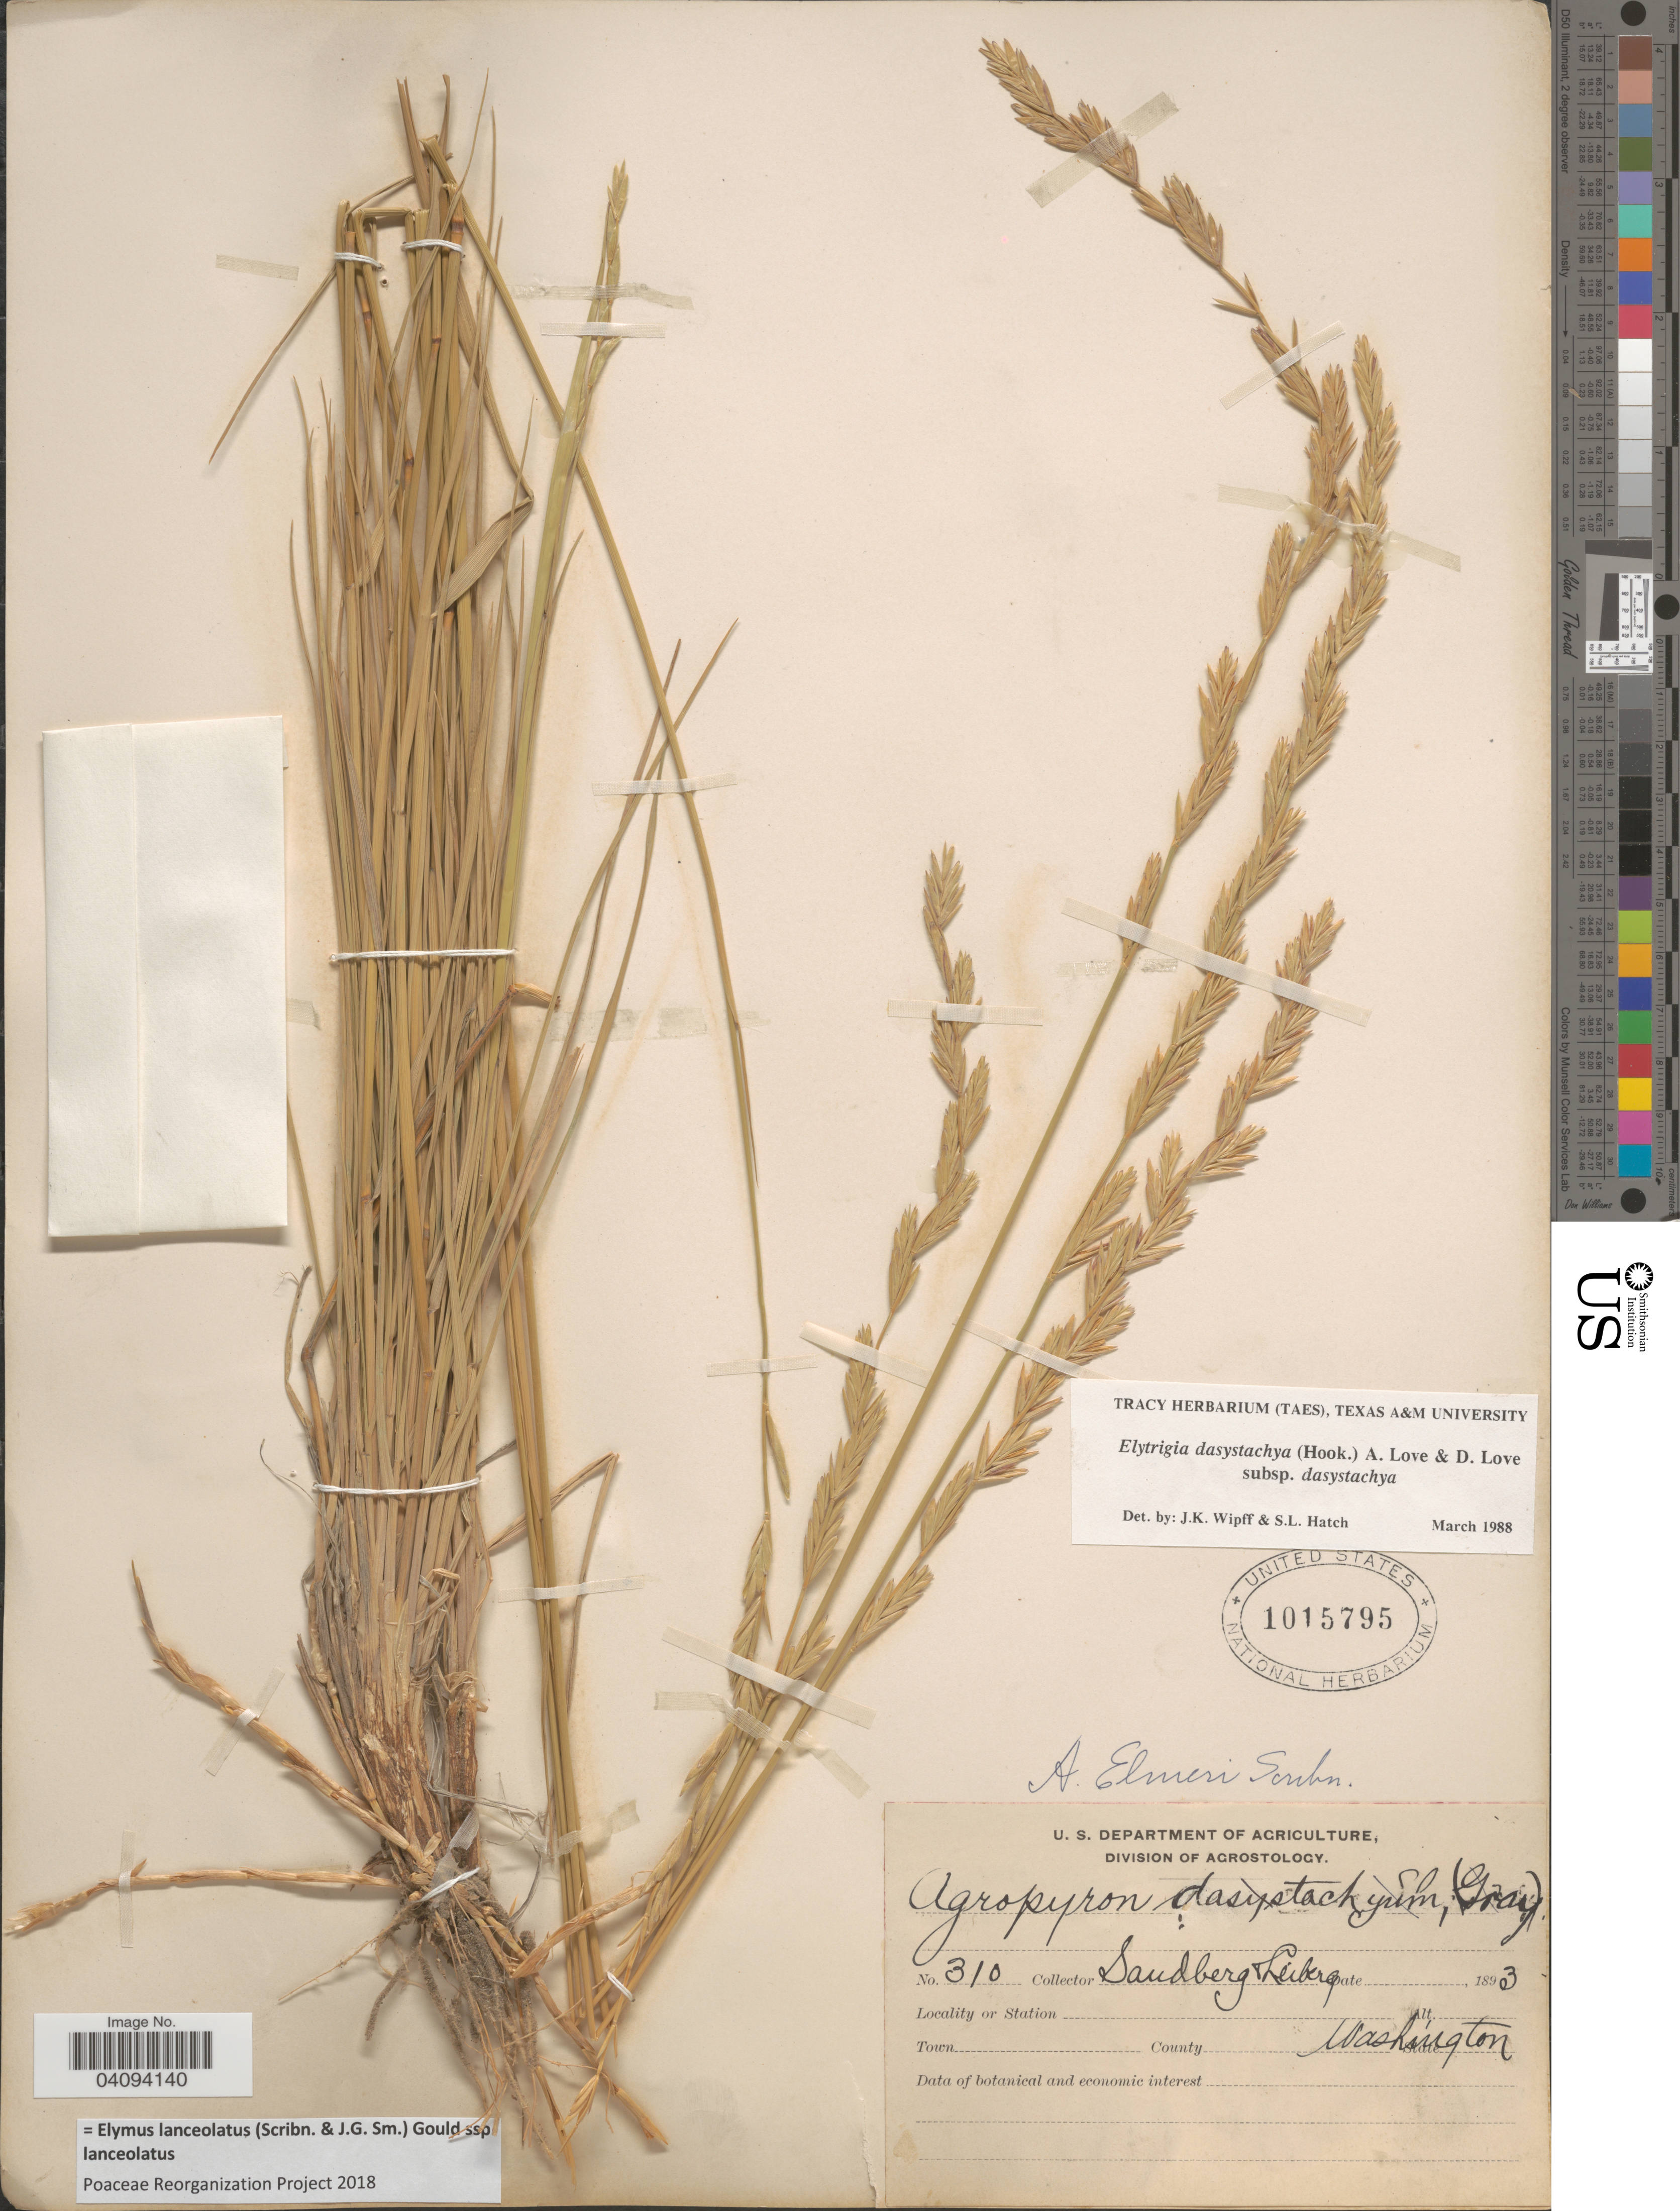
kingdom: Plantae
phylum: Tracheophyta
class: Liliopsida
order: Poales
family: Poaceae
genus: Elymus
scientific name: Elymus lanceolatus subsp. lanceolatus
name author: (Scribn. & J.G. Sm.) Gould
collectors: Sandberg & -. Leiberg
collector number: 310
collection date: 1893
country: United States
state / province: Washington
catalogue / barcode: US 1015795